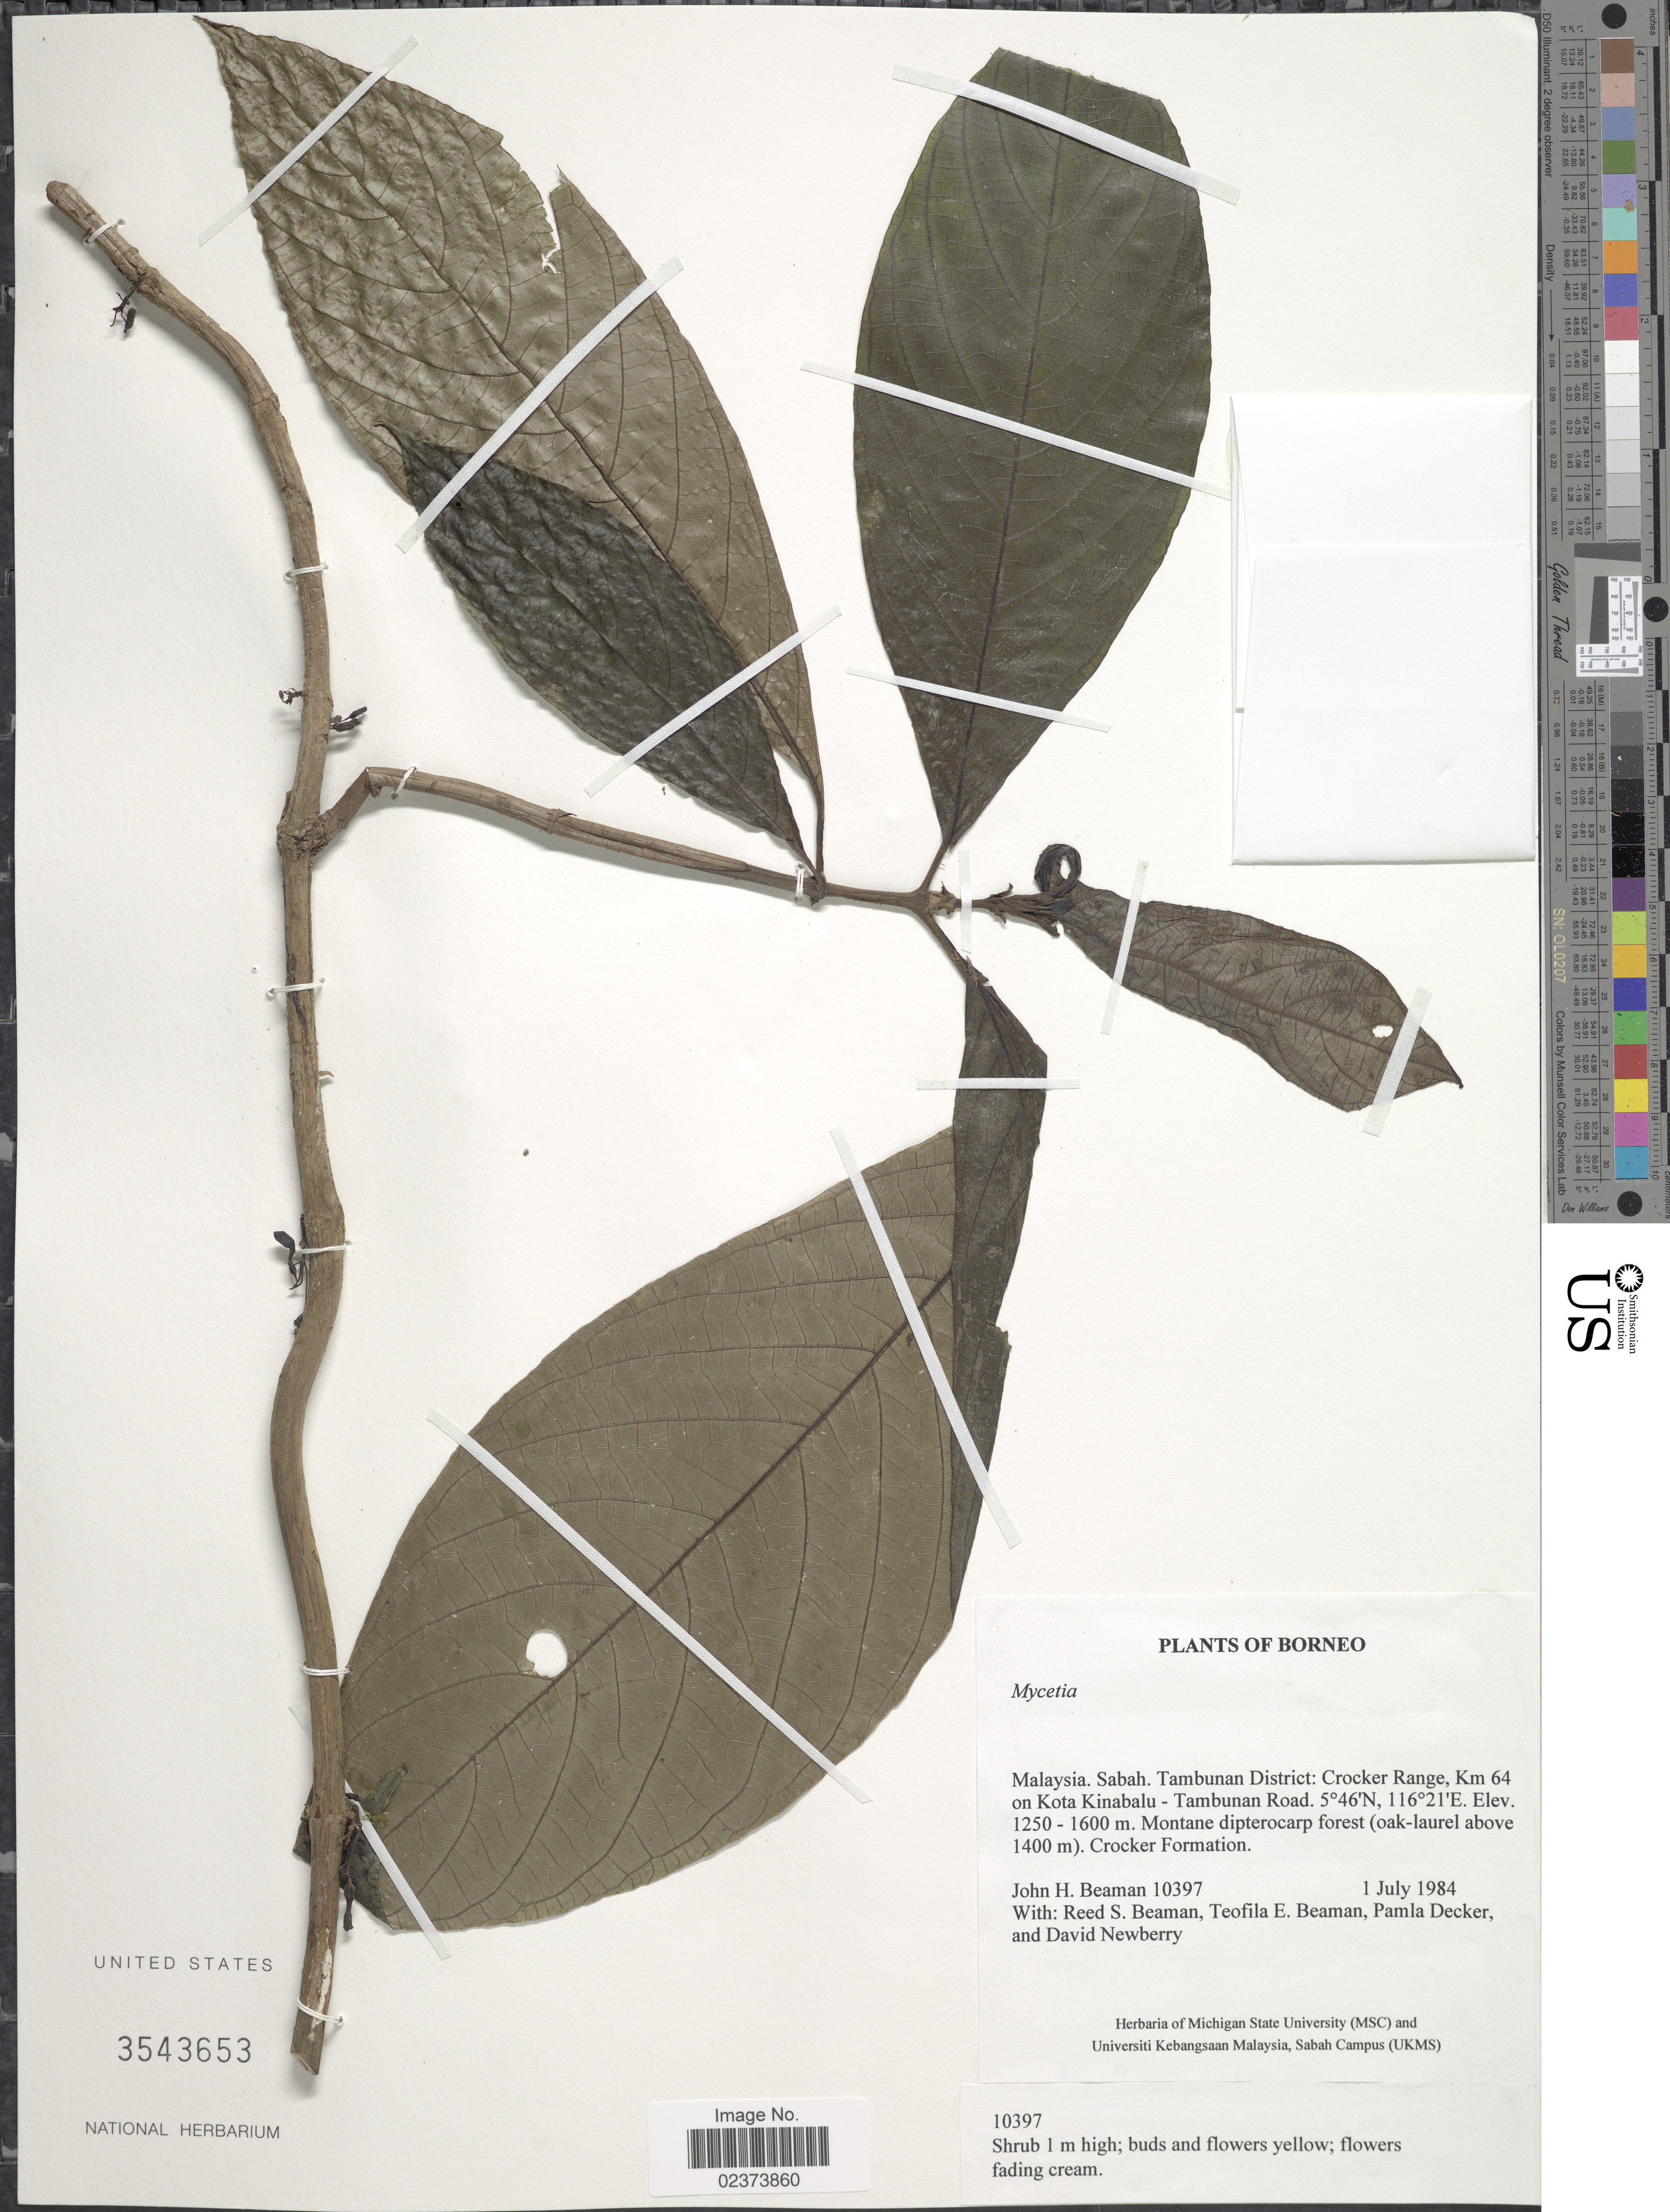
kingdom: Plantae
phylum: Tracheophyta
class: Magnoliopsida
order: Gentianales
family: Rubiaceae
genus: Mycetia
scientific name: Mycetia sp.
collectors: J. H. Beaman, R. S. Beaman, T. E. Beaman, P. Decker & D. Newberry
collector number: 10397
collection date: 1984-07-01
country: Malaysia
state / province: Sabah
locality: Malaysia, Sabah, Tambunan District: Crocker Range, Km 64 on Kota Kinabalu, Tambunan Road, Borneo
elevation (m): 1250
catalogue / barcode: US 3543653